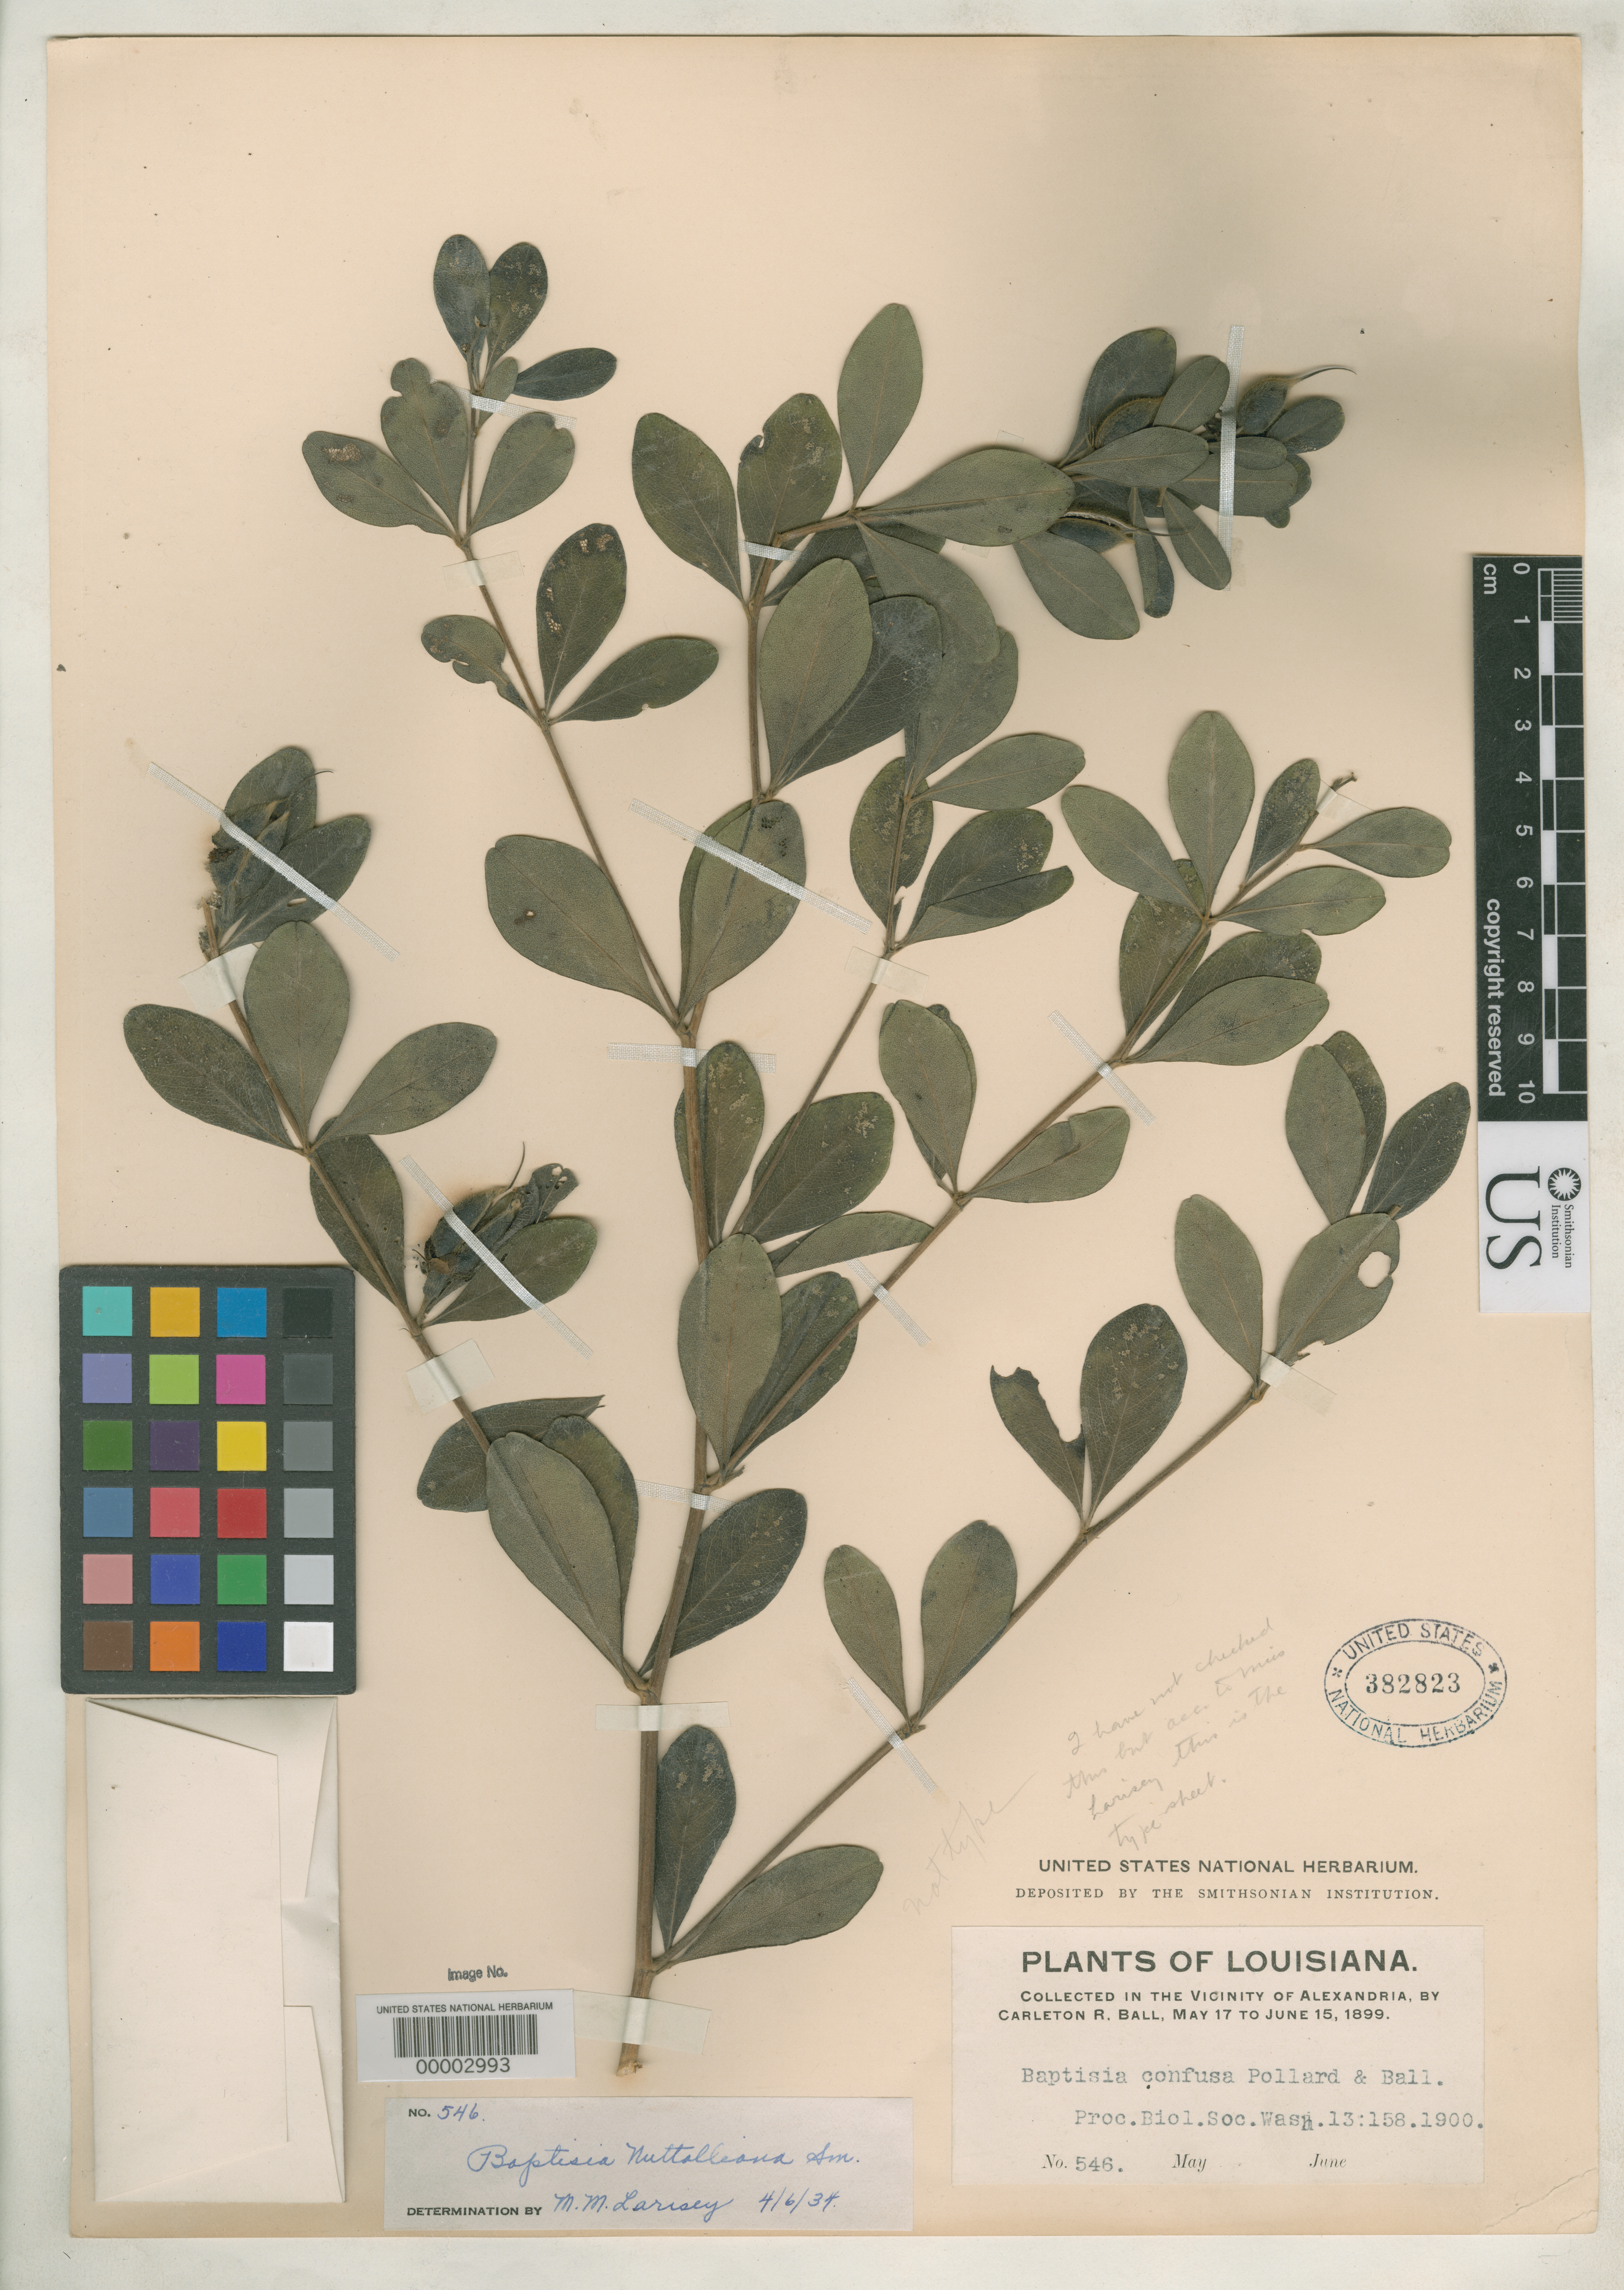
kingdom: Plantae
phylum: Tracheophyta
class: Magnoliopsida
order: Fabales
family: Fabaceae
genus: Baptisia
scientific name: Baptisia nuttalliana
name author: Small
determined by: Larisey, M. M.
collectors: C. R. Ball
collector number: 546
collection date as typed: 17 May 1899 to 15 Jun 1899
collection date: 1899-05-17/1899-06-15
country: United States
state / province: Louisiana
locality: Vicinity of Alexandria.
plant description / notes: Ball 546 is erroneously cited by Larisey (1940, Ann. Missouri Bot. Gard. 27: 152) as the "type" of Baptisia confusa Pollard & C.R. Ball (1900) but that name is an explicit nom. nov. replacing Baptisia texana (Holz.) Pollard & C.R. Ball (1900), nom. illeg. (non Baptisia texana Buckey, 1861) and Baptisia lanceolata var. texana Holz. (1893), non B. texana Buckley (1861) [type = Nealley 73, holotype at US].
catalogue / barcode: US 382823